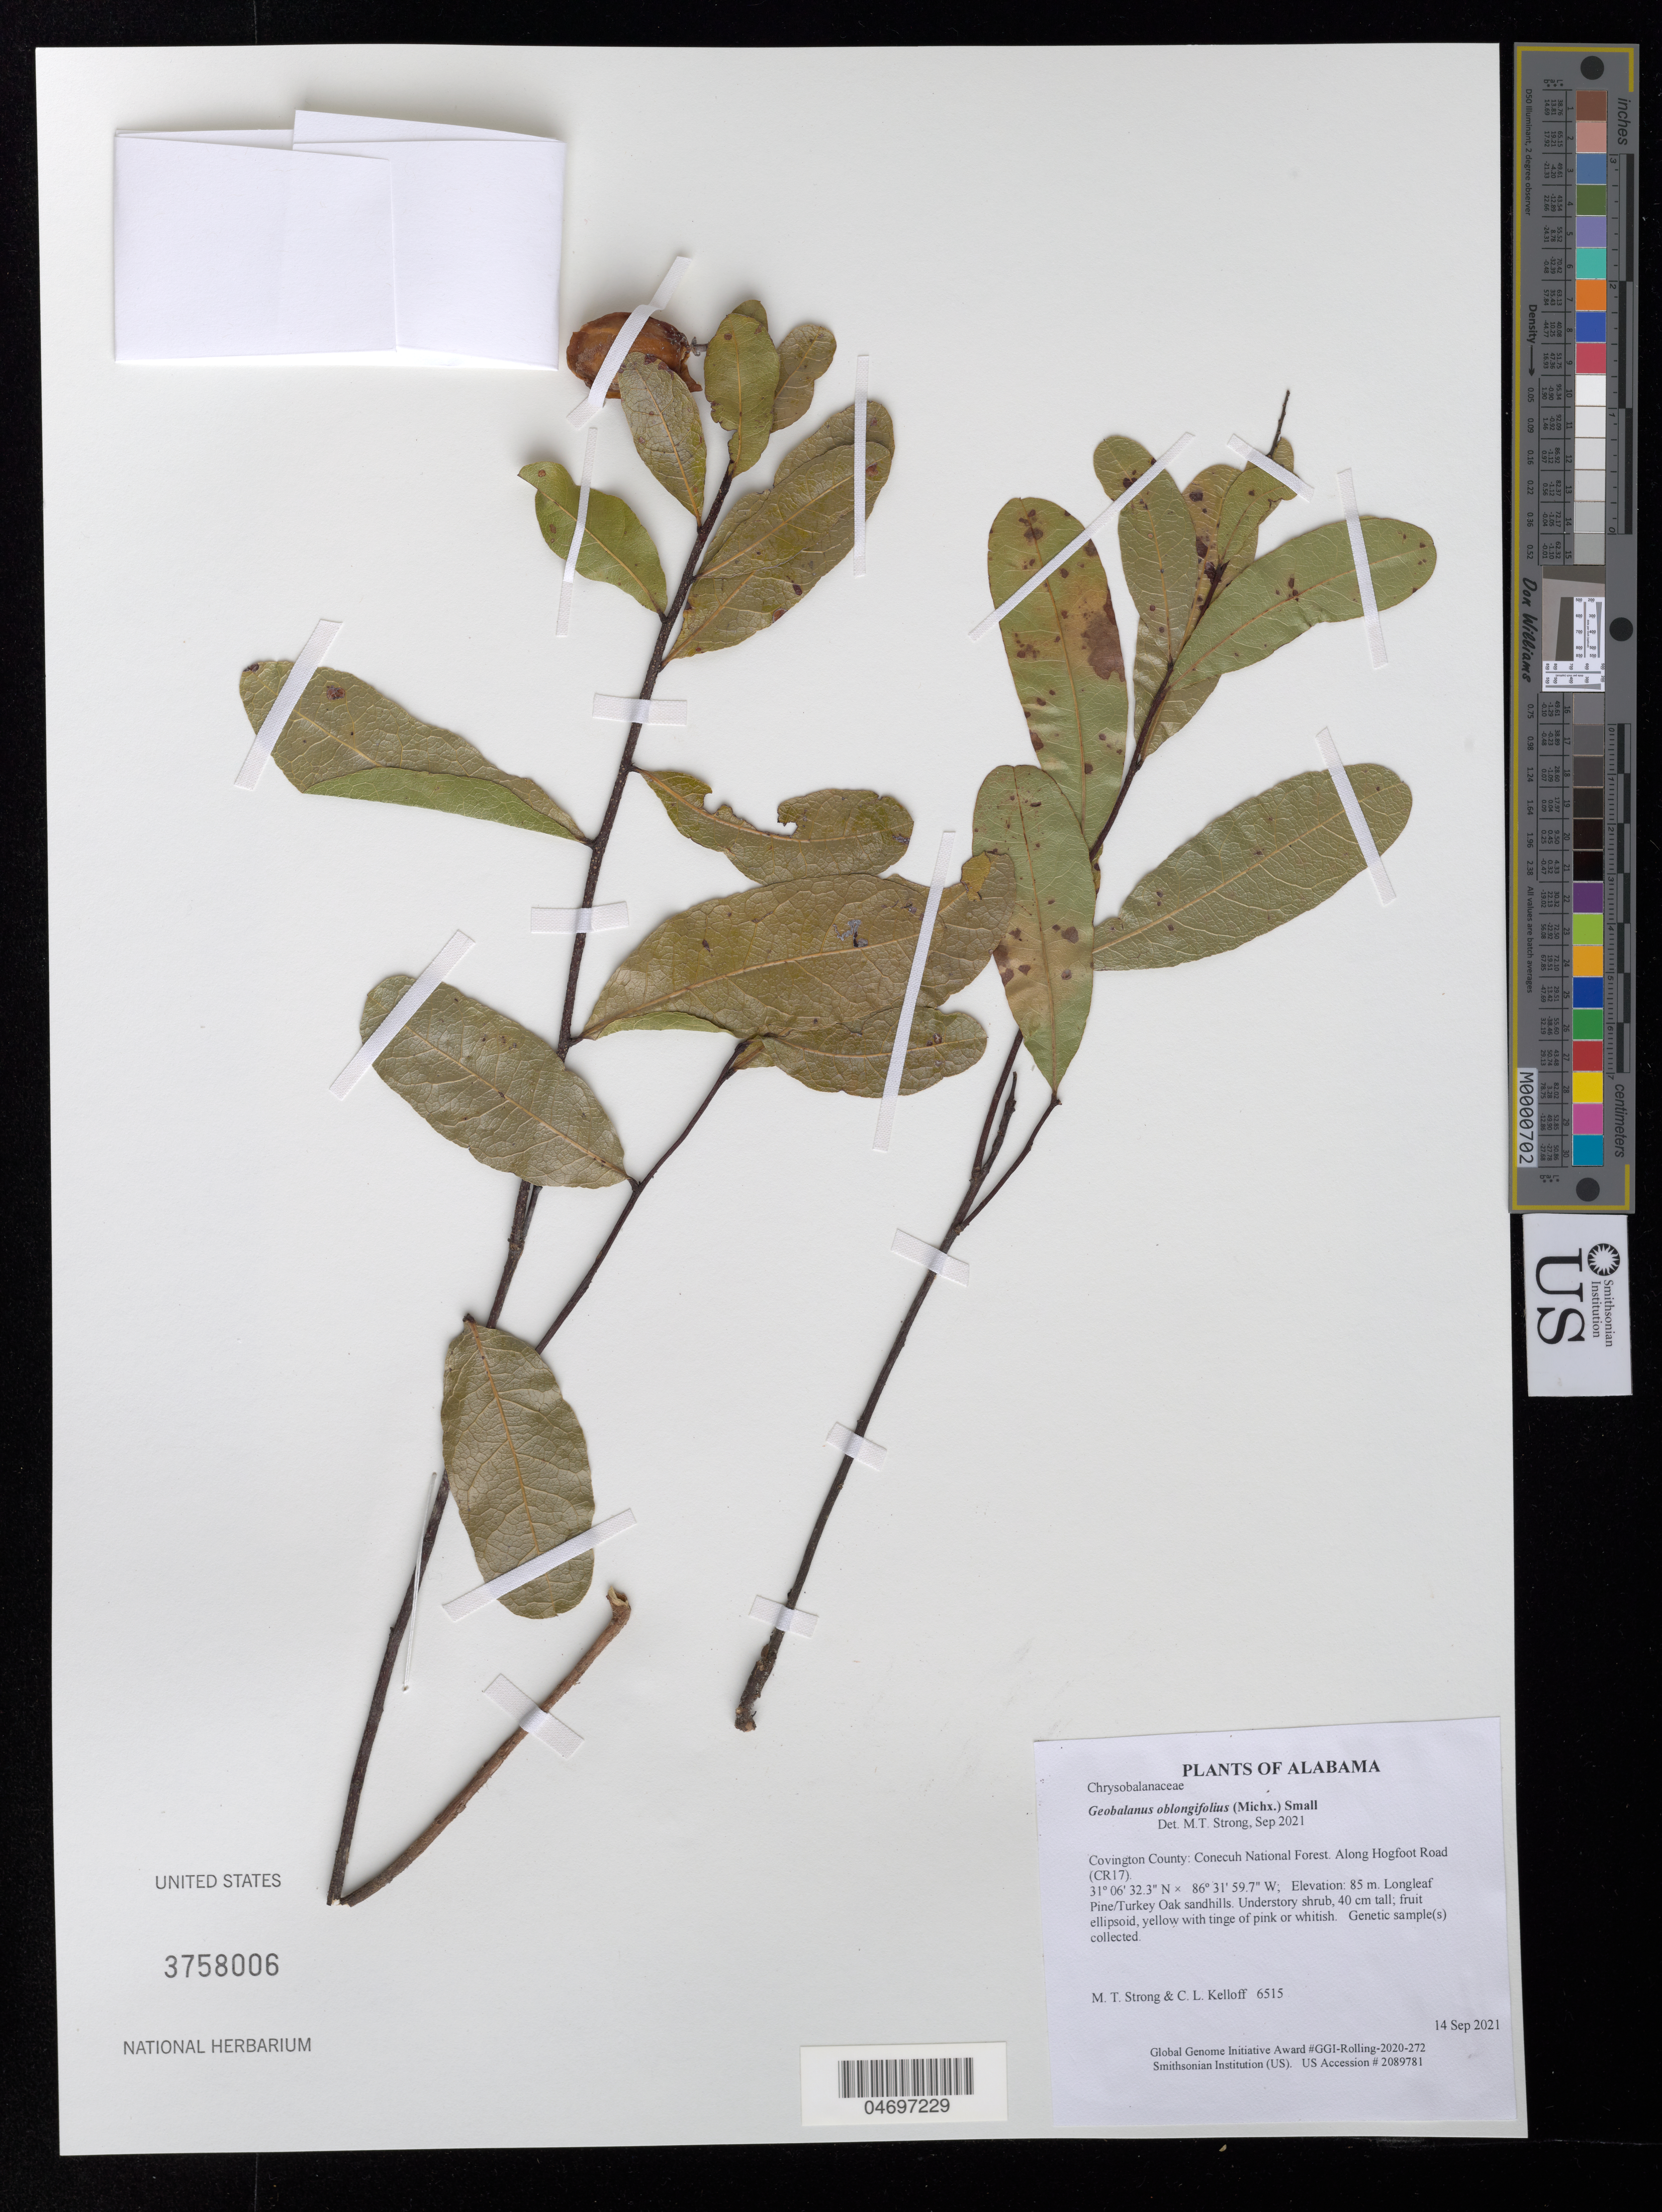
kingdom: Plantae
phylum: Tracheophyta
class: Magnoliopsida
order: Malpighiales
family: Chrysobalanaceae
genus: Geobalanus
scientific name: Geobalanus oblongifolius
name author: (Michx.) Small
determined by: Strong, Mark T.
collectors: M. T. Strong & C. L. Kelloff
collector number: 6515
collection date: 2021-09-14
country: United States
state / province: Alabama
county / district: Covington County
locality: Conecuh National Forest. Along Hogfoot Road (CR17)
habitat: Longleaf Pine/Turkey Oak sandhills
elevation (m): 85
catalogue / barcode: US 3758006